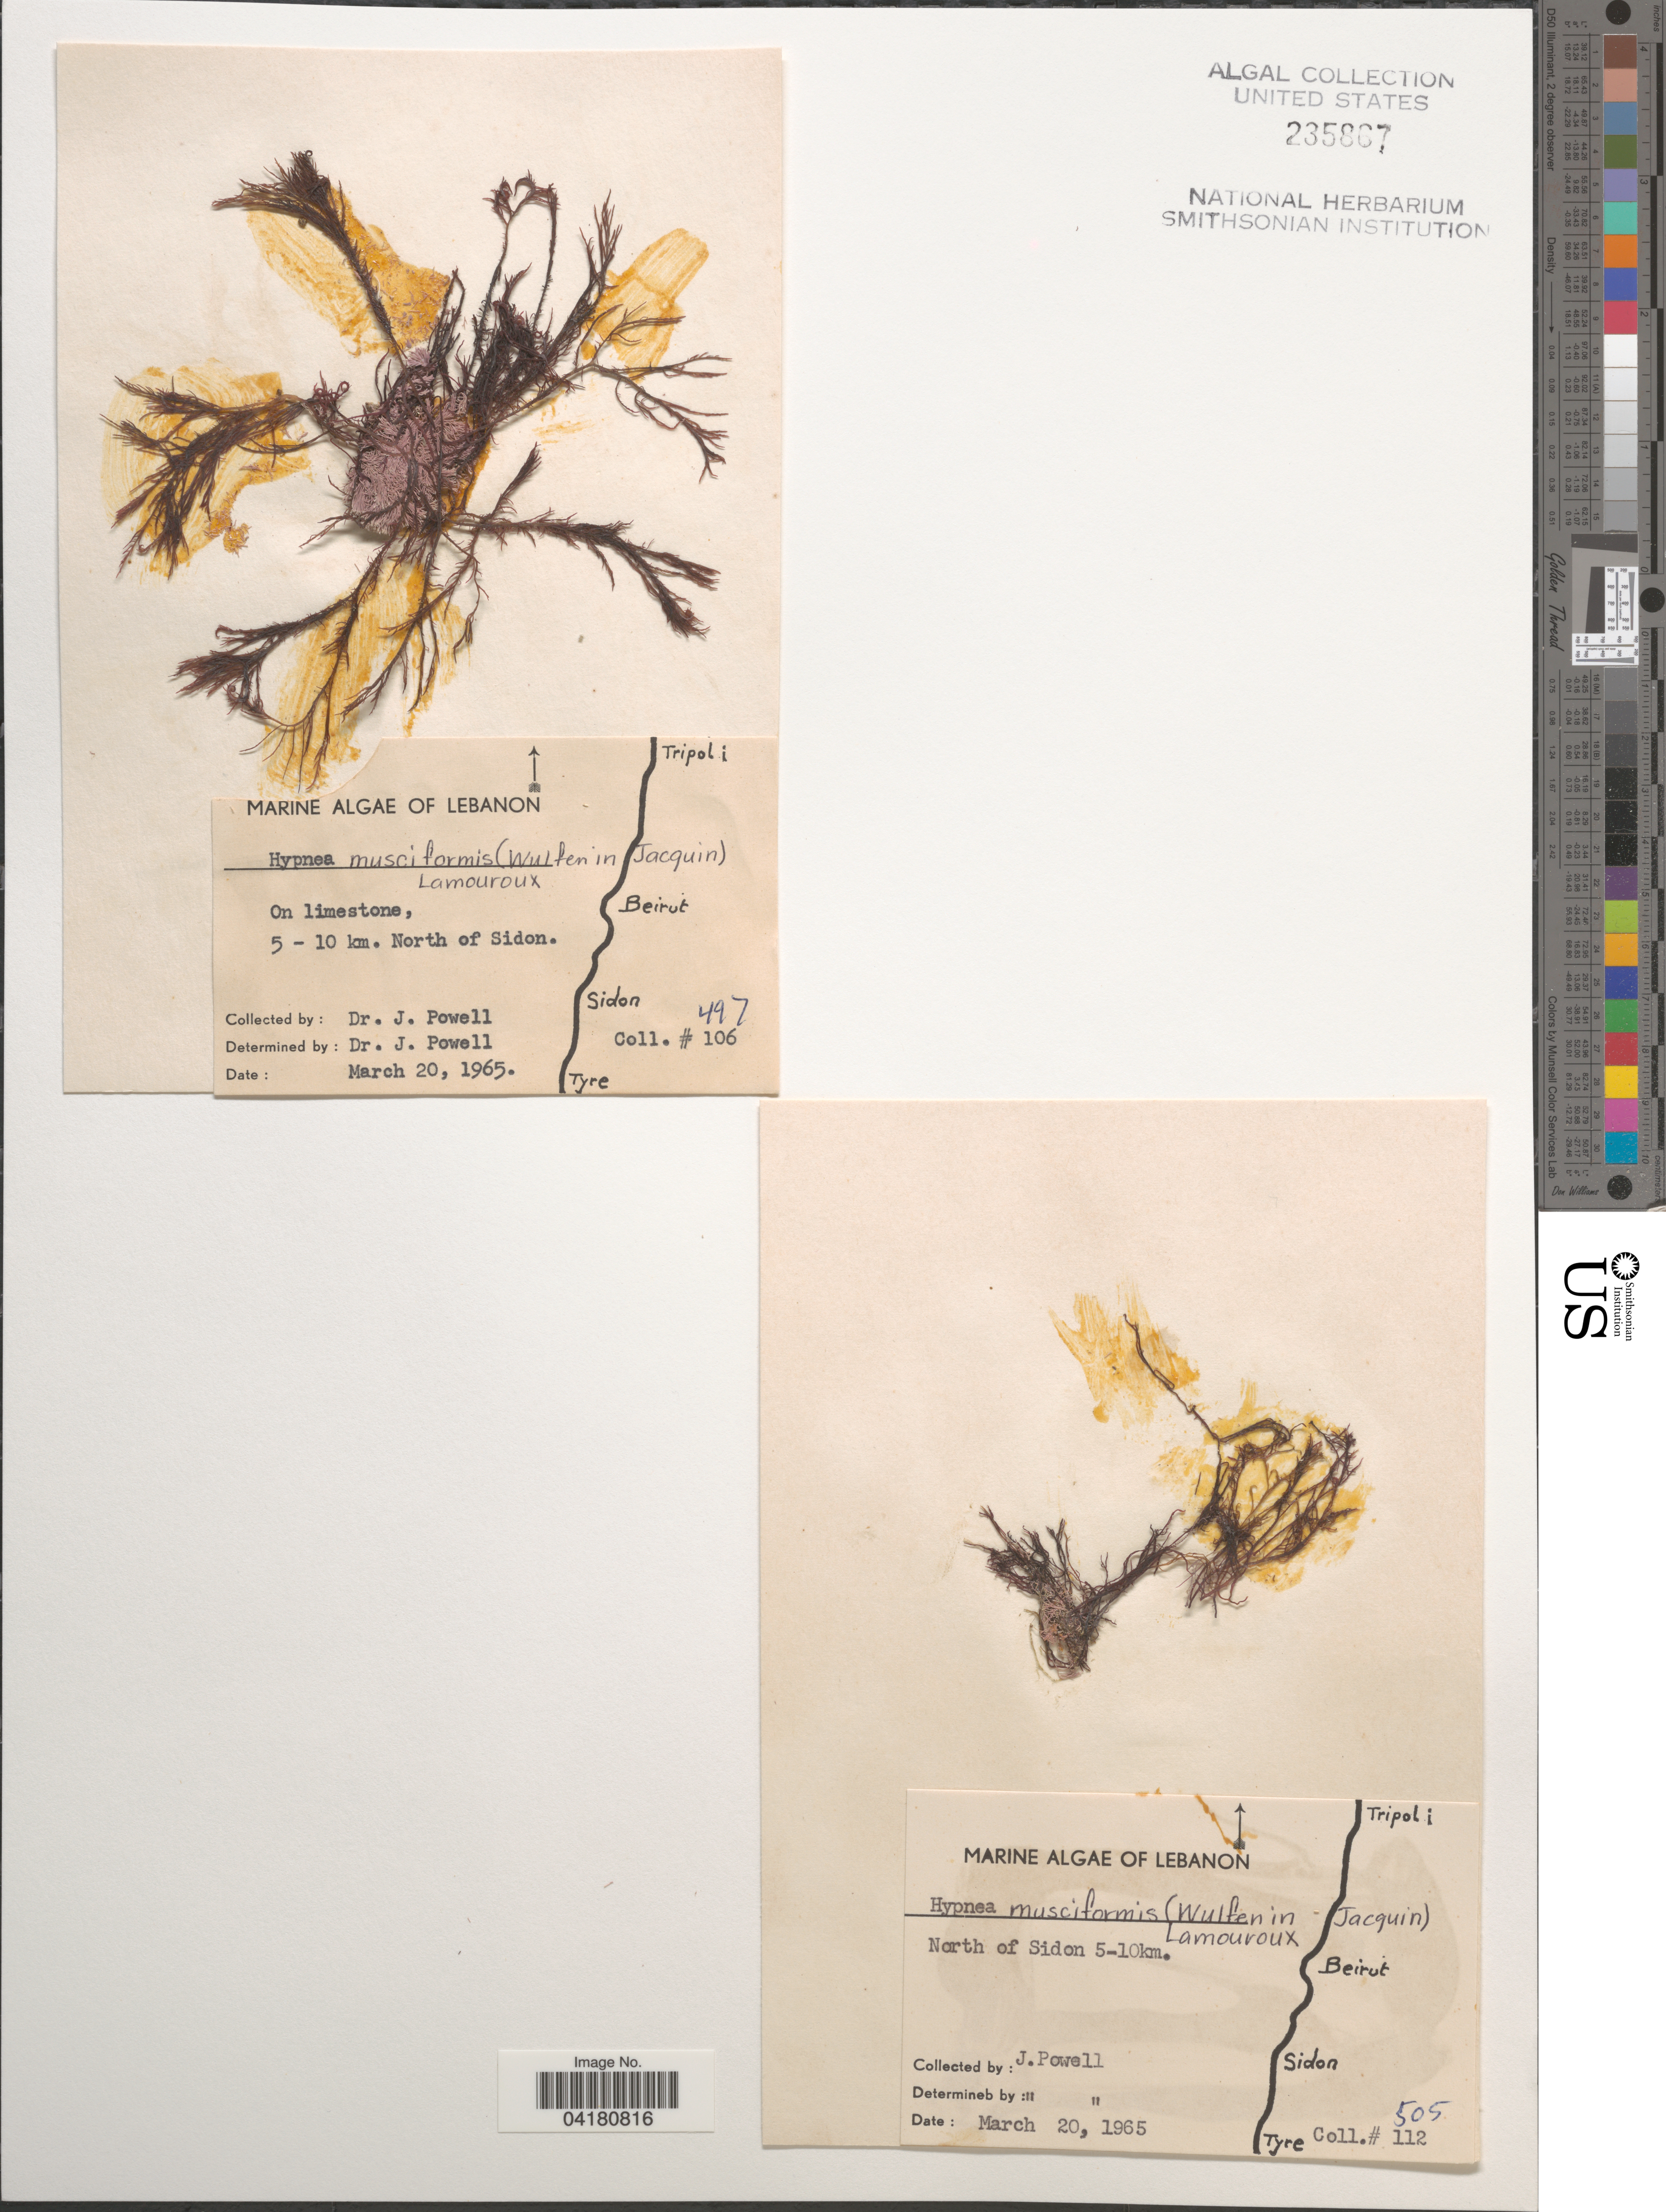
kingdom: Plantae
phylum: Rhodophyta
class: Florideophyceae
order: Gigartinales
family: Cystocloniaceae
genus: Hypnea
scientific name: Hypnea musciformis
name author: (Wulfen) J.V.Lamouroux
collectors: J. Powell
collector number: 112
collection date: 1965-03-20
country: Lebanon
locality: North of Sidon 5-10km.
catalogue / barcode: US 235867